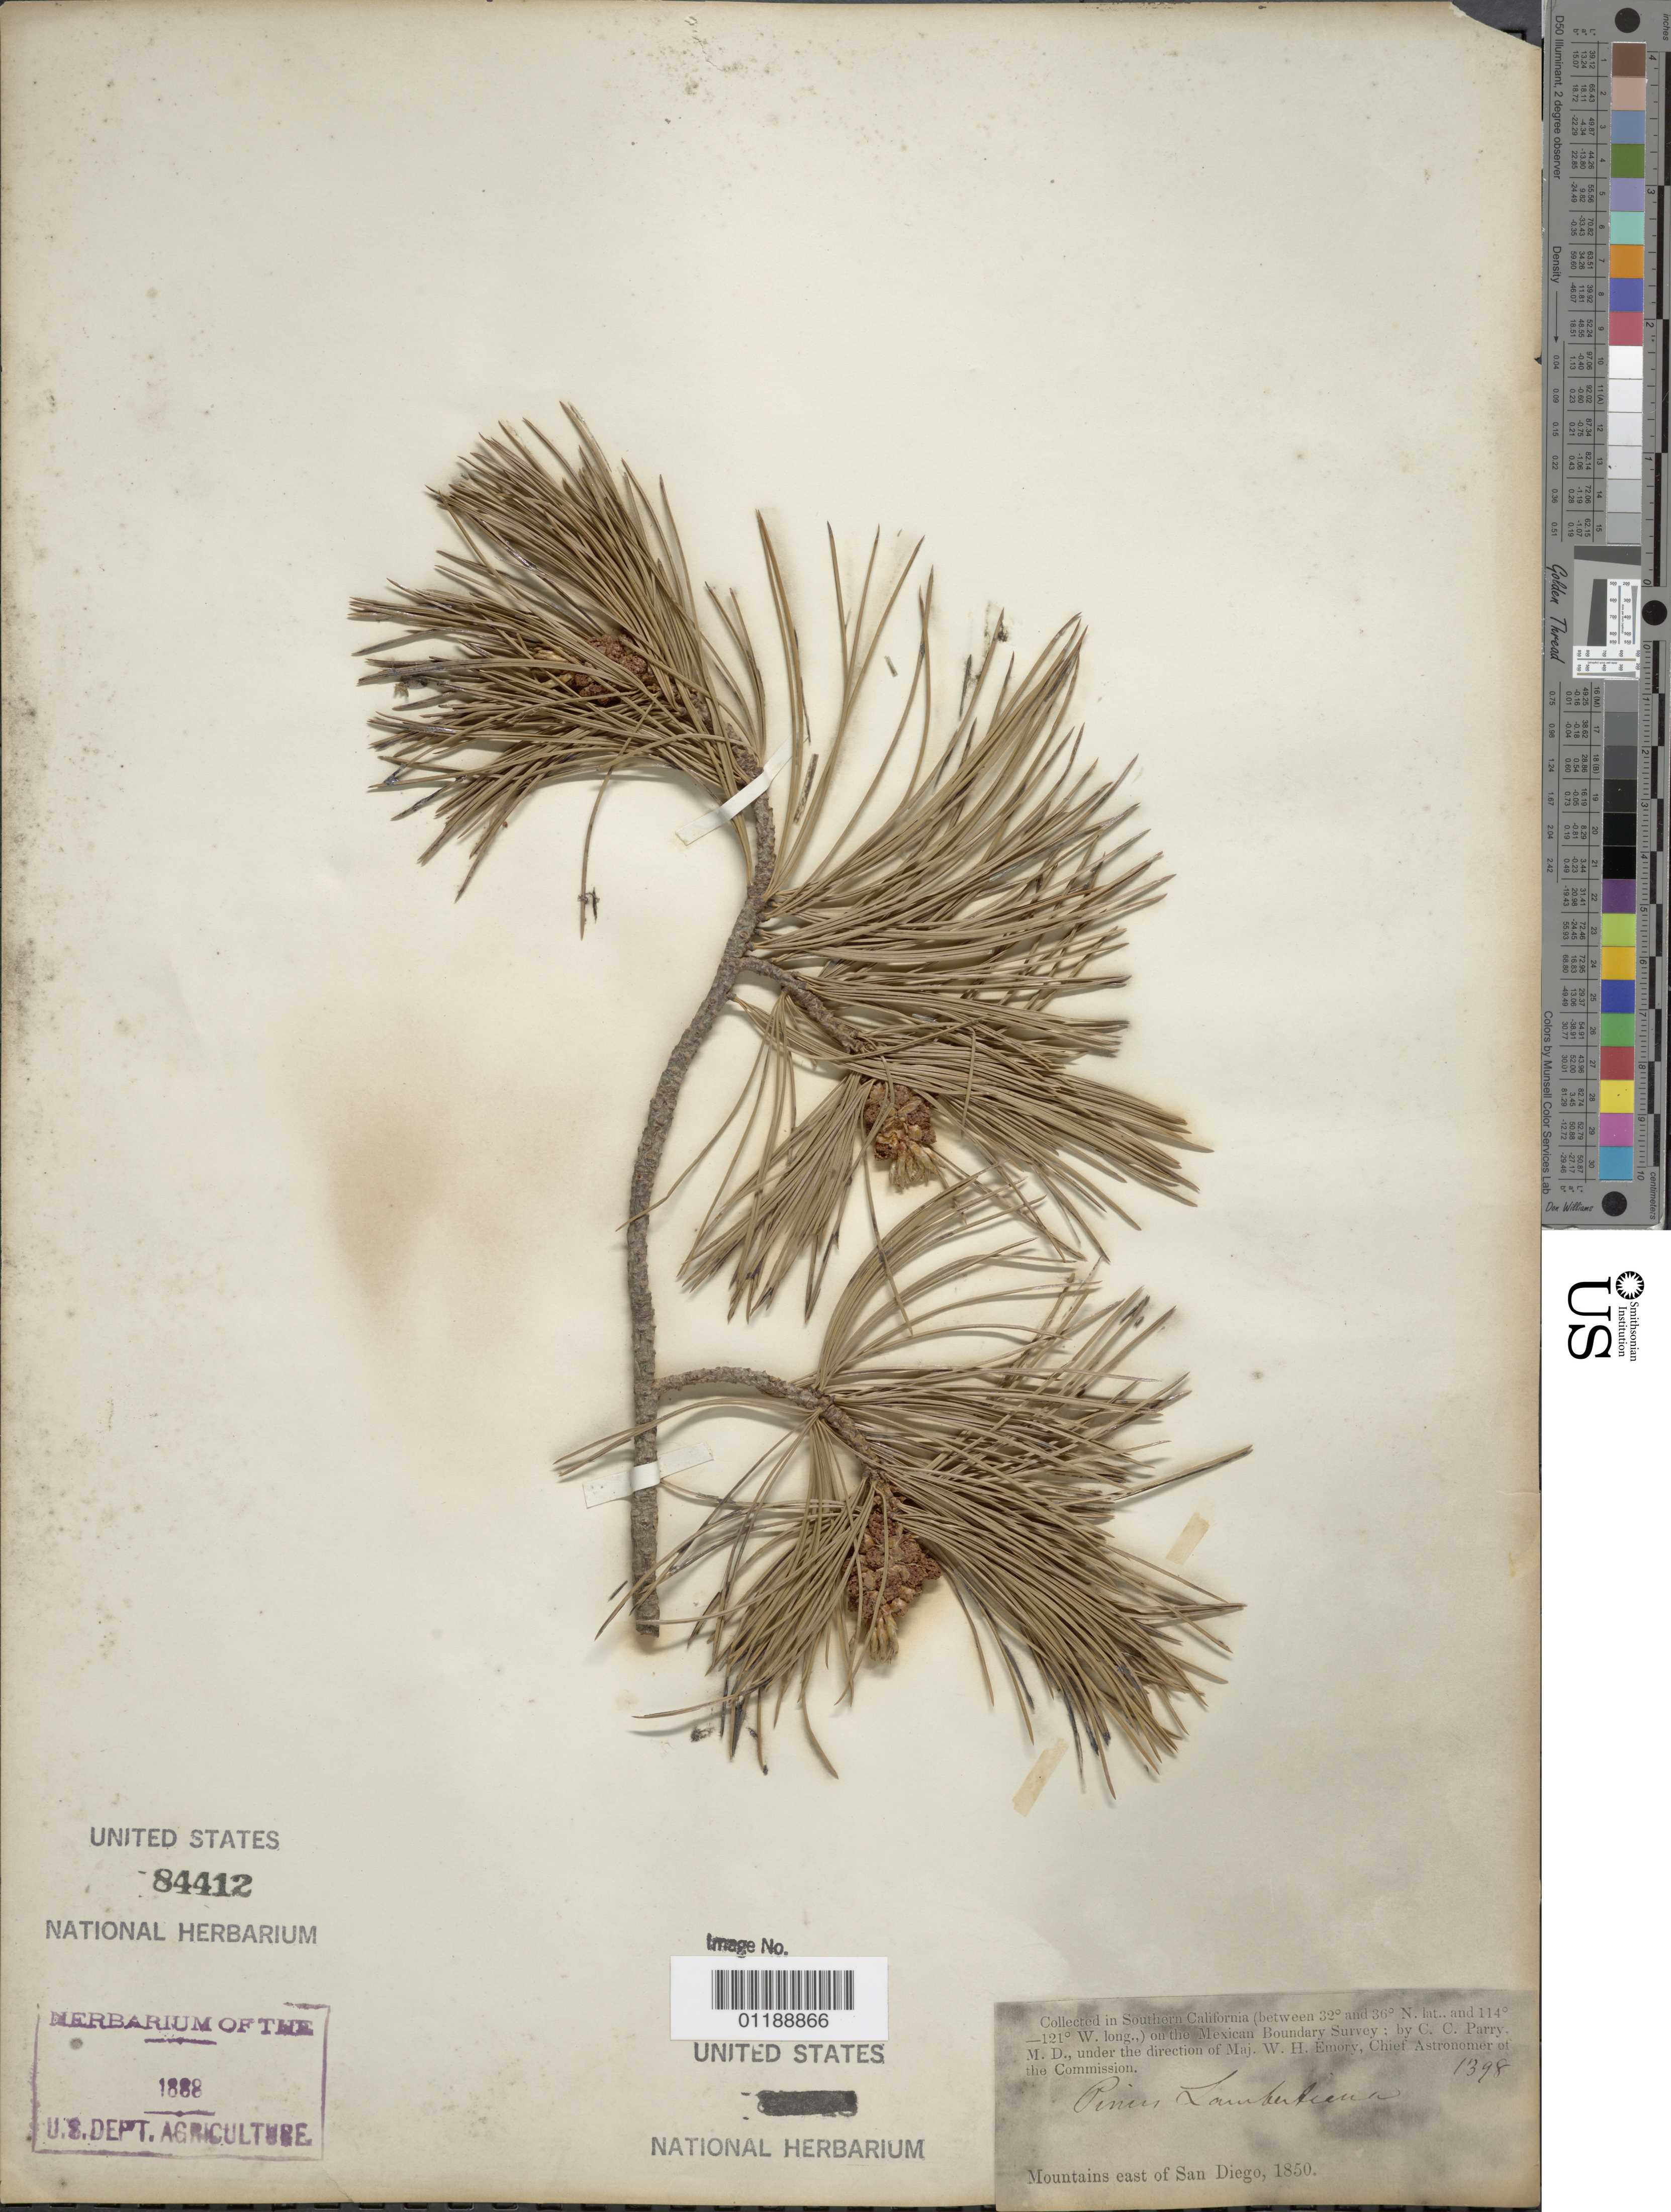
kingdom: Plantae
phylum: Tracheophyta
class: Pinopsida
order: Pinales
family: Pinaceae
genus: Pinus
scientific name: Pinus lambertiana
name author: Douglas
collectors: C. C. Parry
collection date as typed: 1850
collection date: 1850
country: United States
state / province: California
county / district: San Diego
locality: Mountains east of San Diego.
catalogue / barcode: US 84412